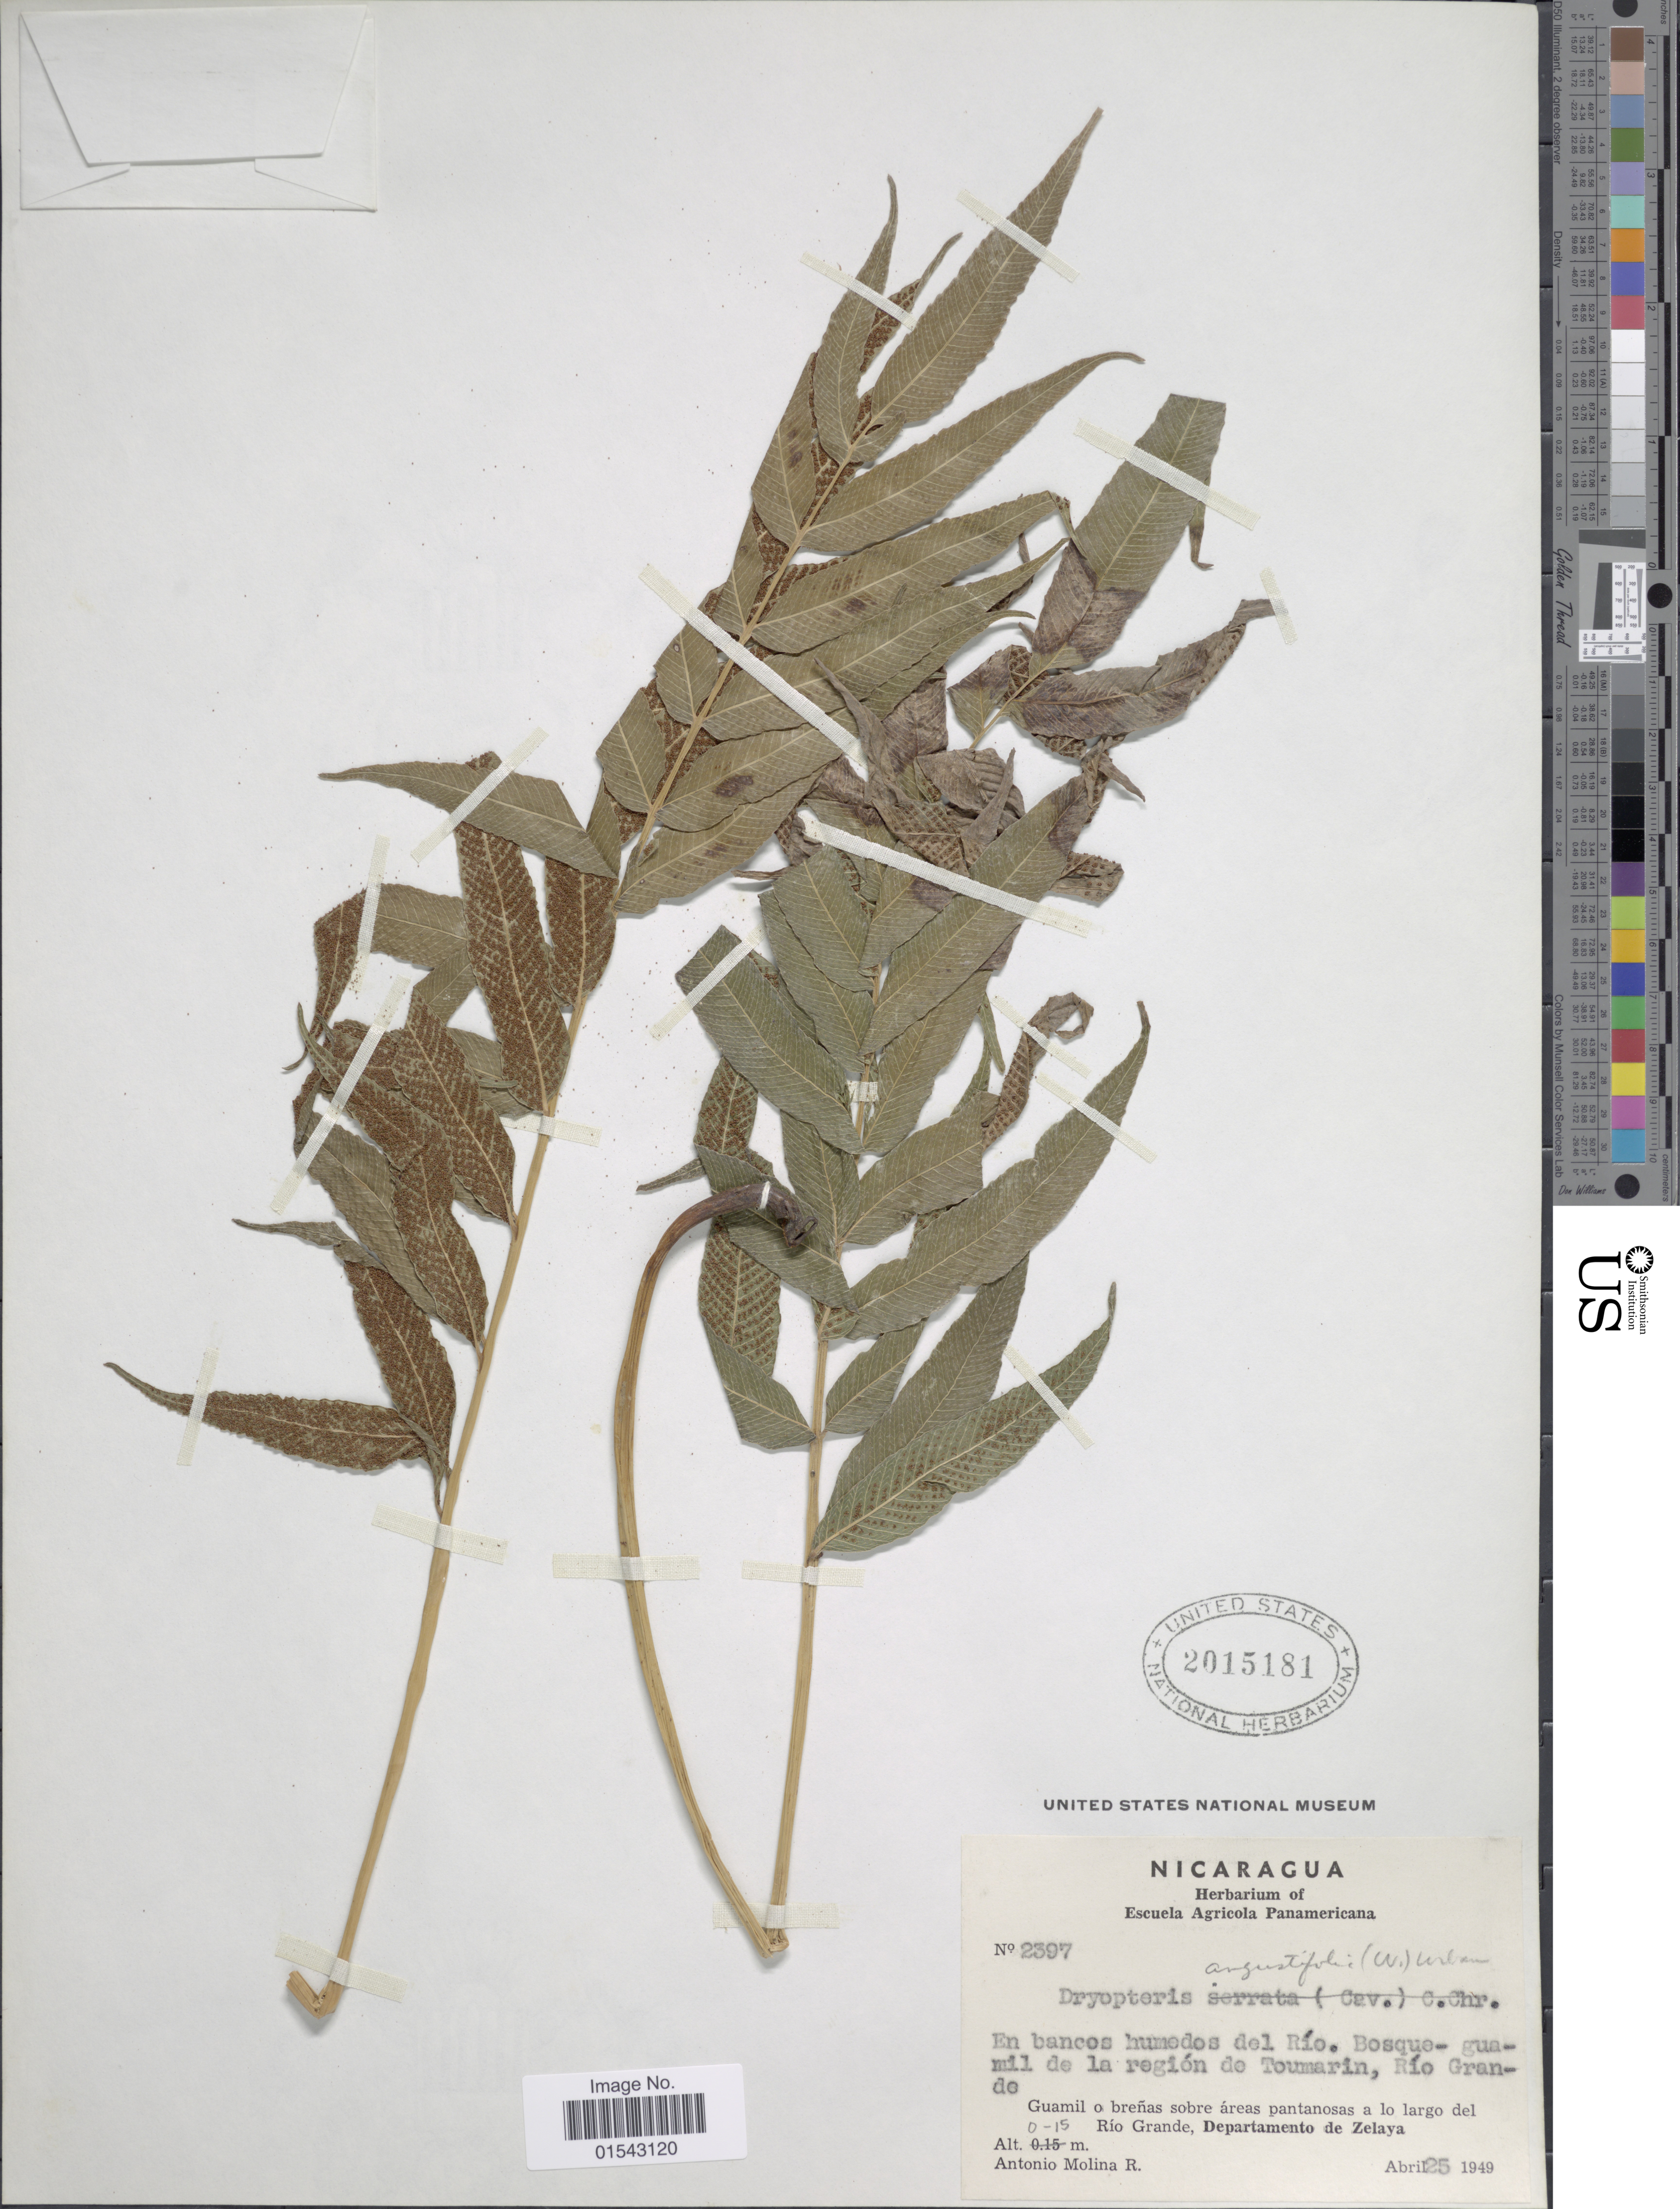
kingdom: Plantae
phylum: Tracheophyta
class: Polypodiopsida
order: Polypodiales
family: Thelypteridaceae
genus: Meniscium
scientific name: Meniscium angustifolium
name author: Willd.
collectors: A. Molina R.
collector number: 2397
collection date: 1949-05-25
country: Nicaragua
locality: Guamil o brenas sobre areas pantanosas a lo largo del Rio Grande, Departamento de Zelaya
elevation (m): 0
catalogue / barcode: US 2015181